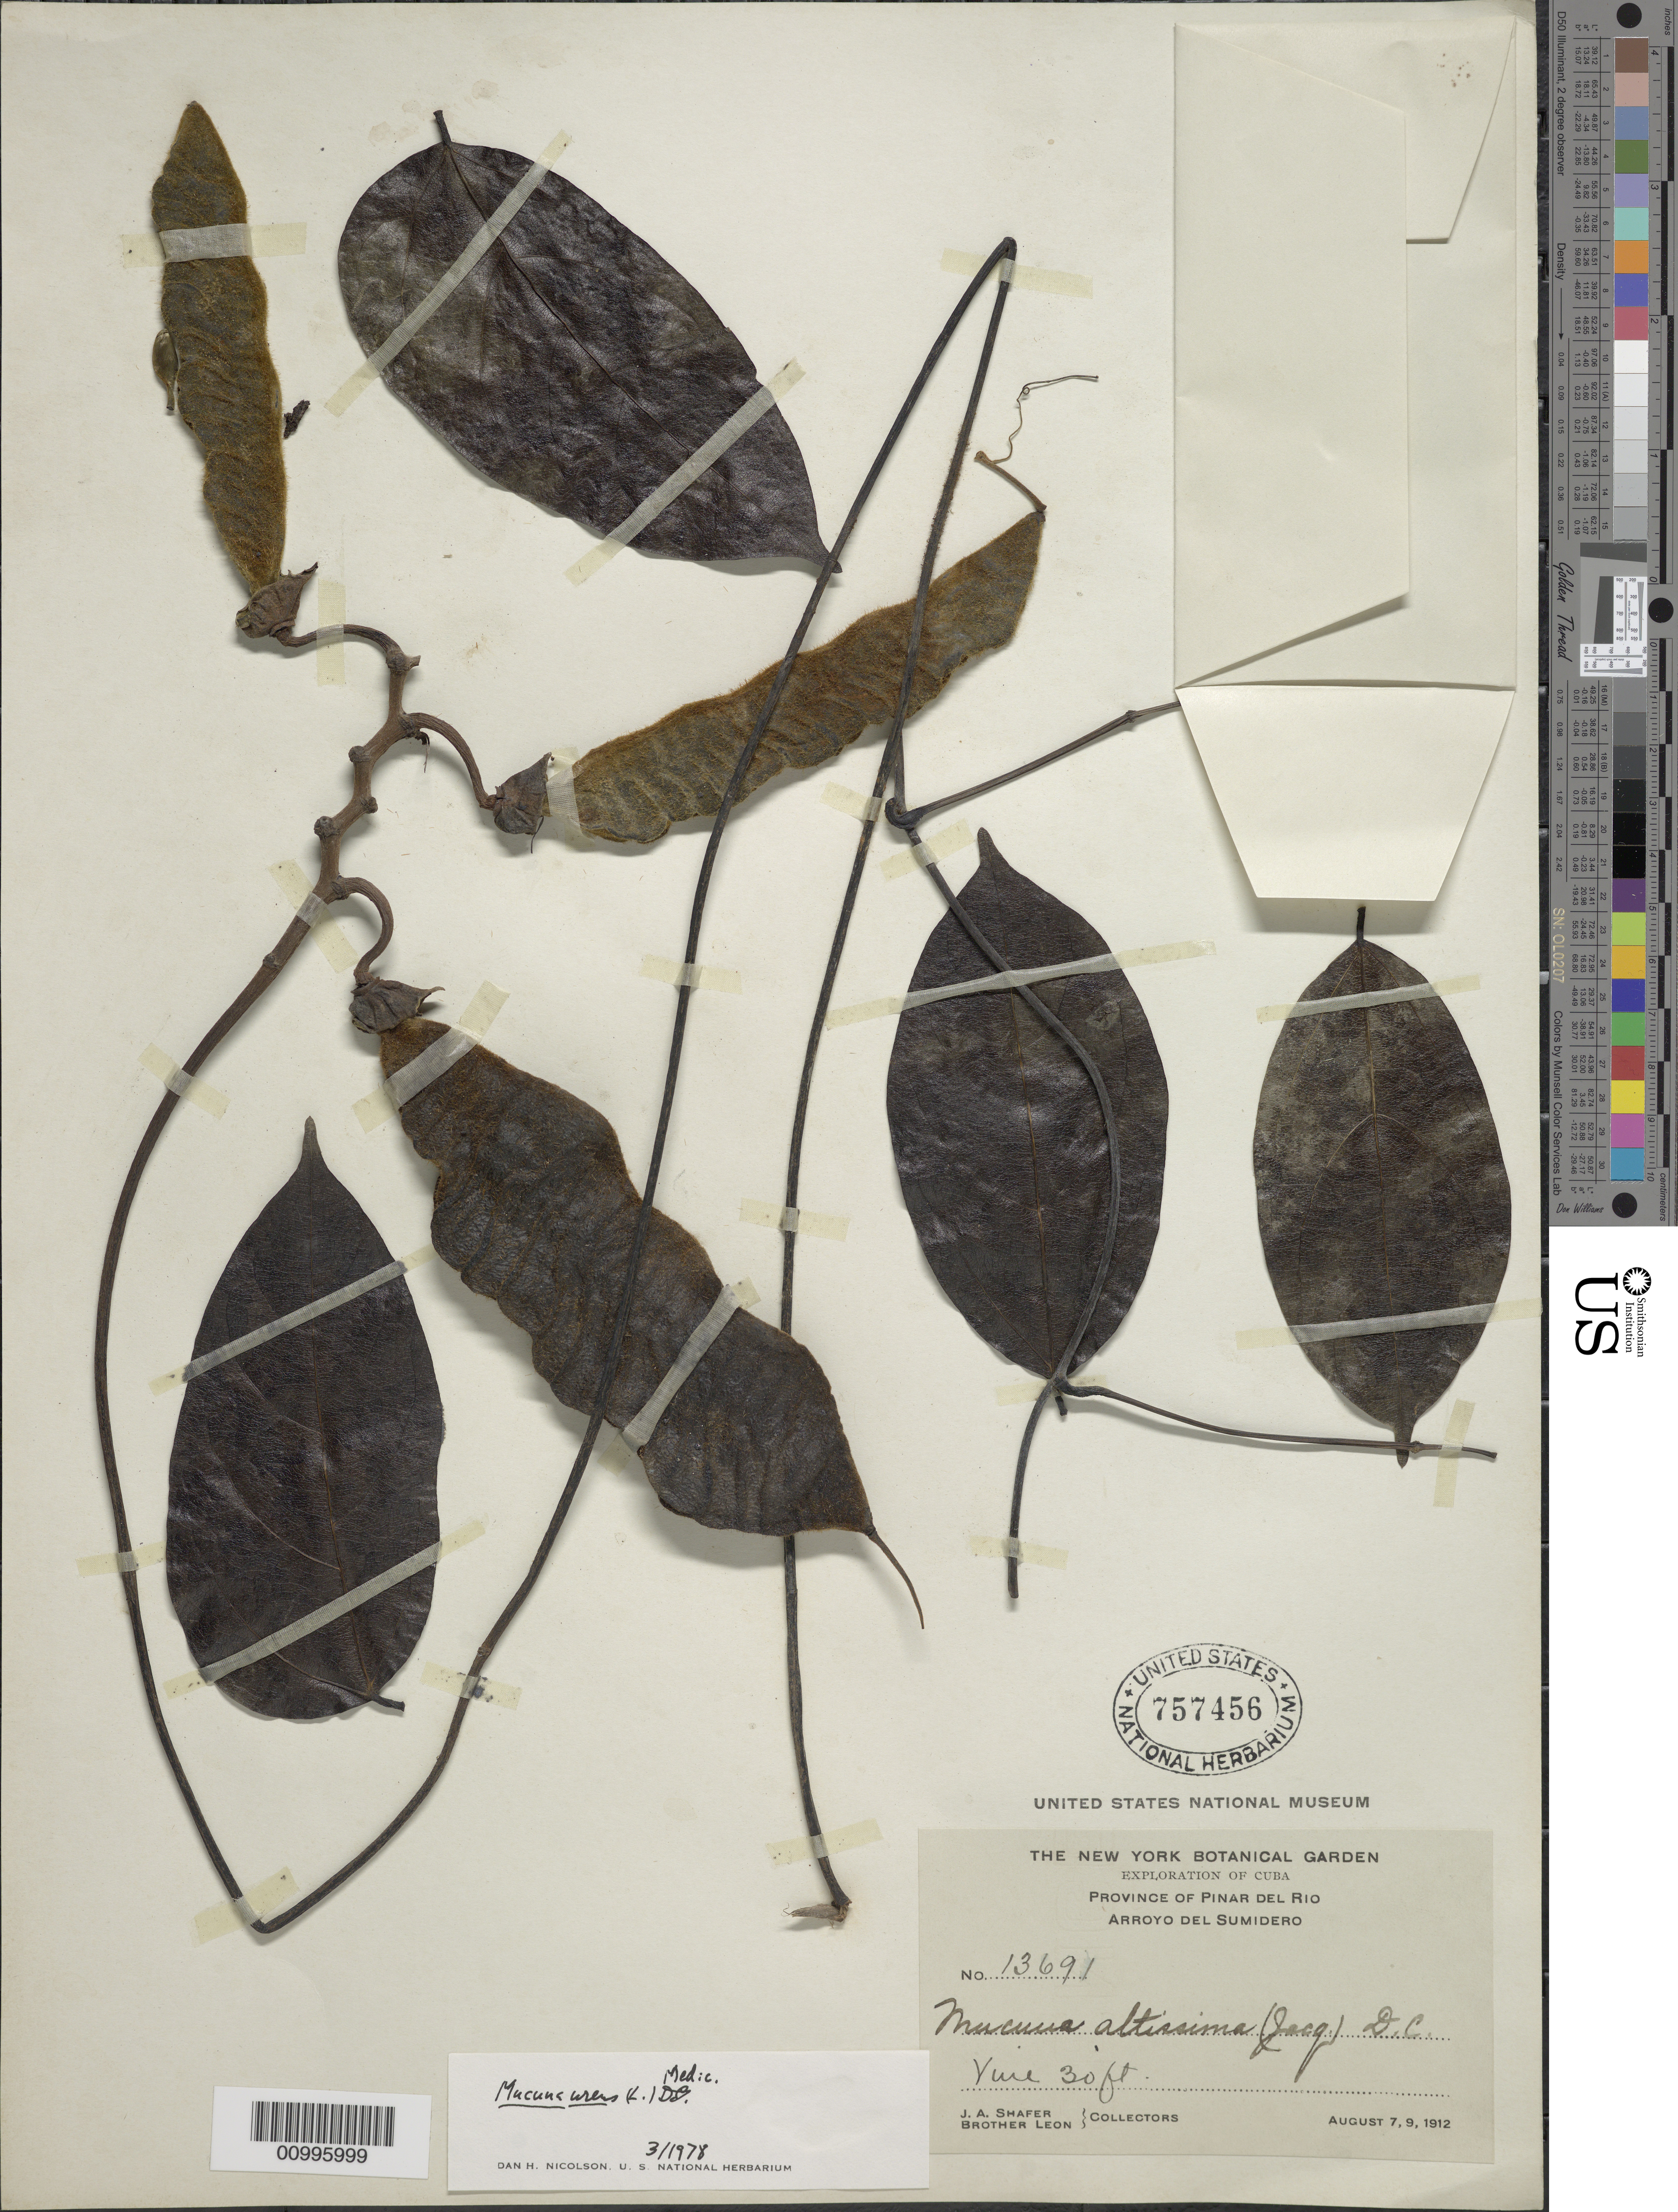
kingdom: Plantae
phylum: Tracheophyta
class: Magnoliopsida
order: Fabales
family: Fabaceae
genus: Mucuna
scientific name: Mucuna urens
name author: (L.) Medik.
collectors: J. A. Shafer & Bro. León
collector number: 13791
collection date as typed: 07 Jul 1912 and 09 Aug 1912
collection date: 1912-07-07,1912-08-09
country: Cuba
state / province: Pinar del Rio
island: Cuba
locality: Pinar del Rio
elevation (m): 9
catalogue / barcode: US 757456